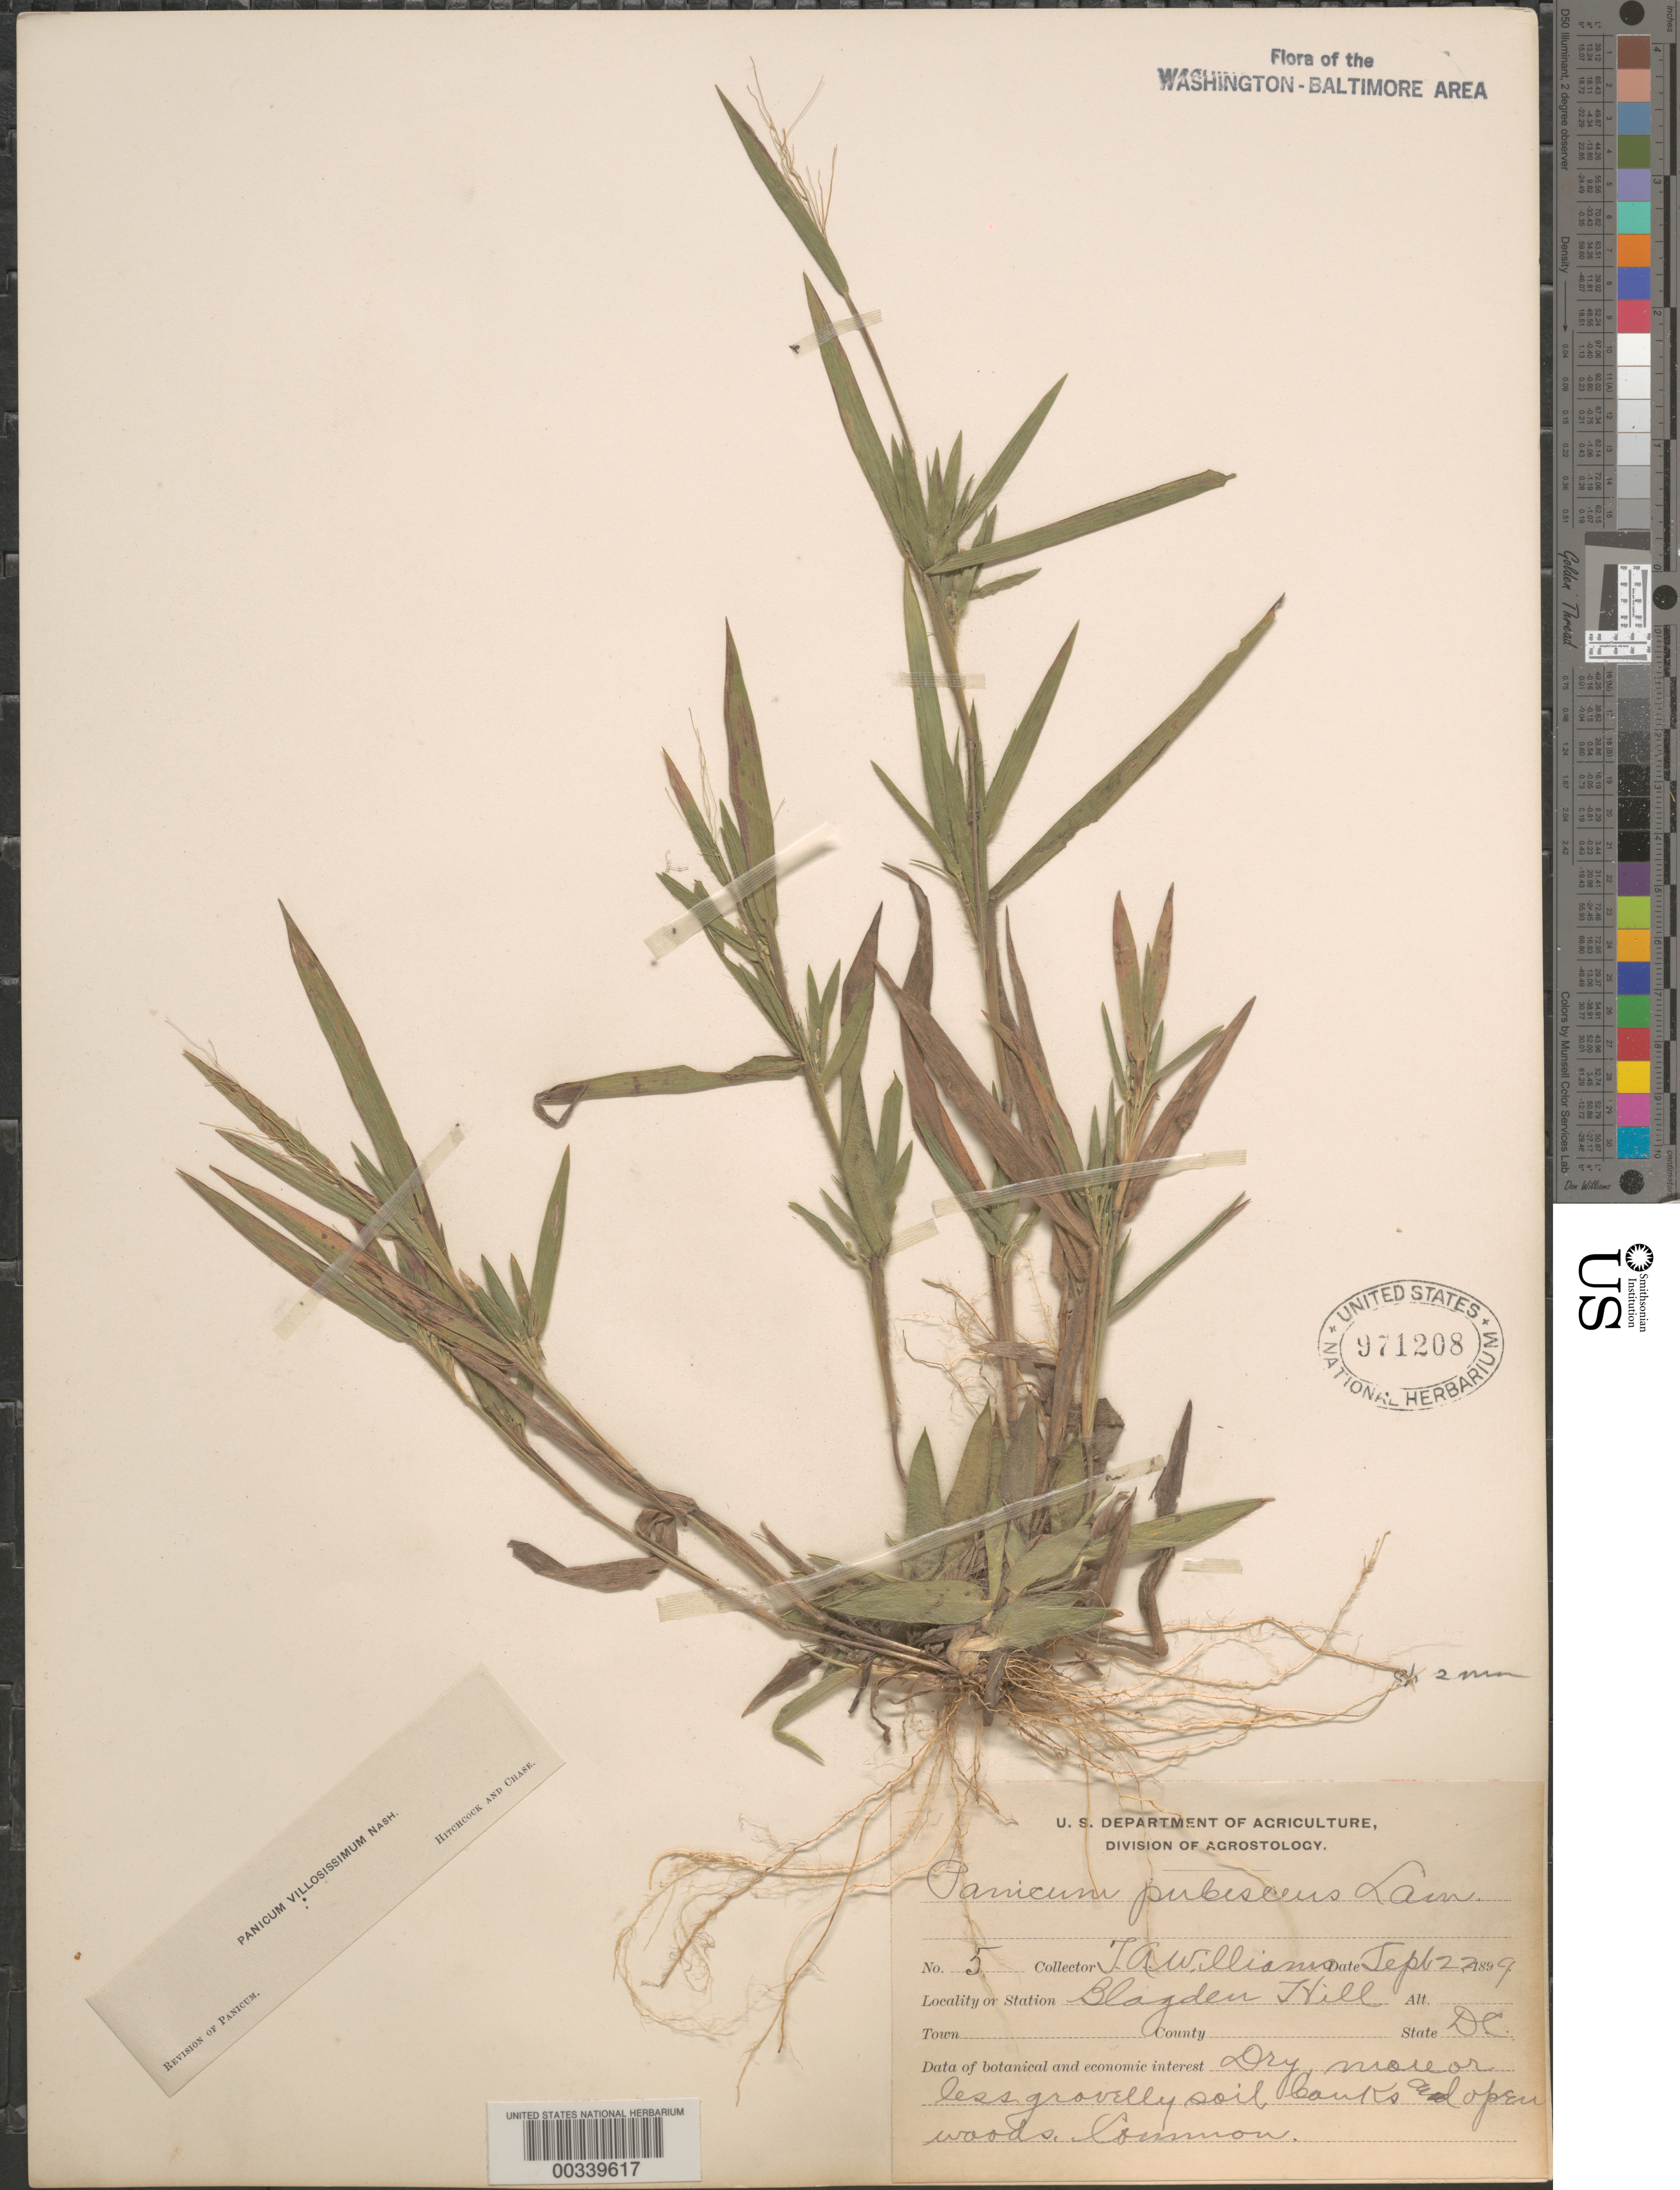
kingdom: Plantae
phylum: Tracheophyta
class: Liliopsida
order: Poales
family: Poaceae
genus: Dichanthelium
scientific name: Dichanthelium ovale subsp. villosissimum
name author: (Nash) Freckmann & Lelong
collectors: T. A. Williams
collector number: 5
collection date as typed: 22 Sep 1899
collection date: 1899-09-22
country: United States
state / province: District of Columbia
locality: Blagden Hill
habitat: Dry gravelly soil banks and open woods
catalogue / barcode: US 971208